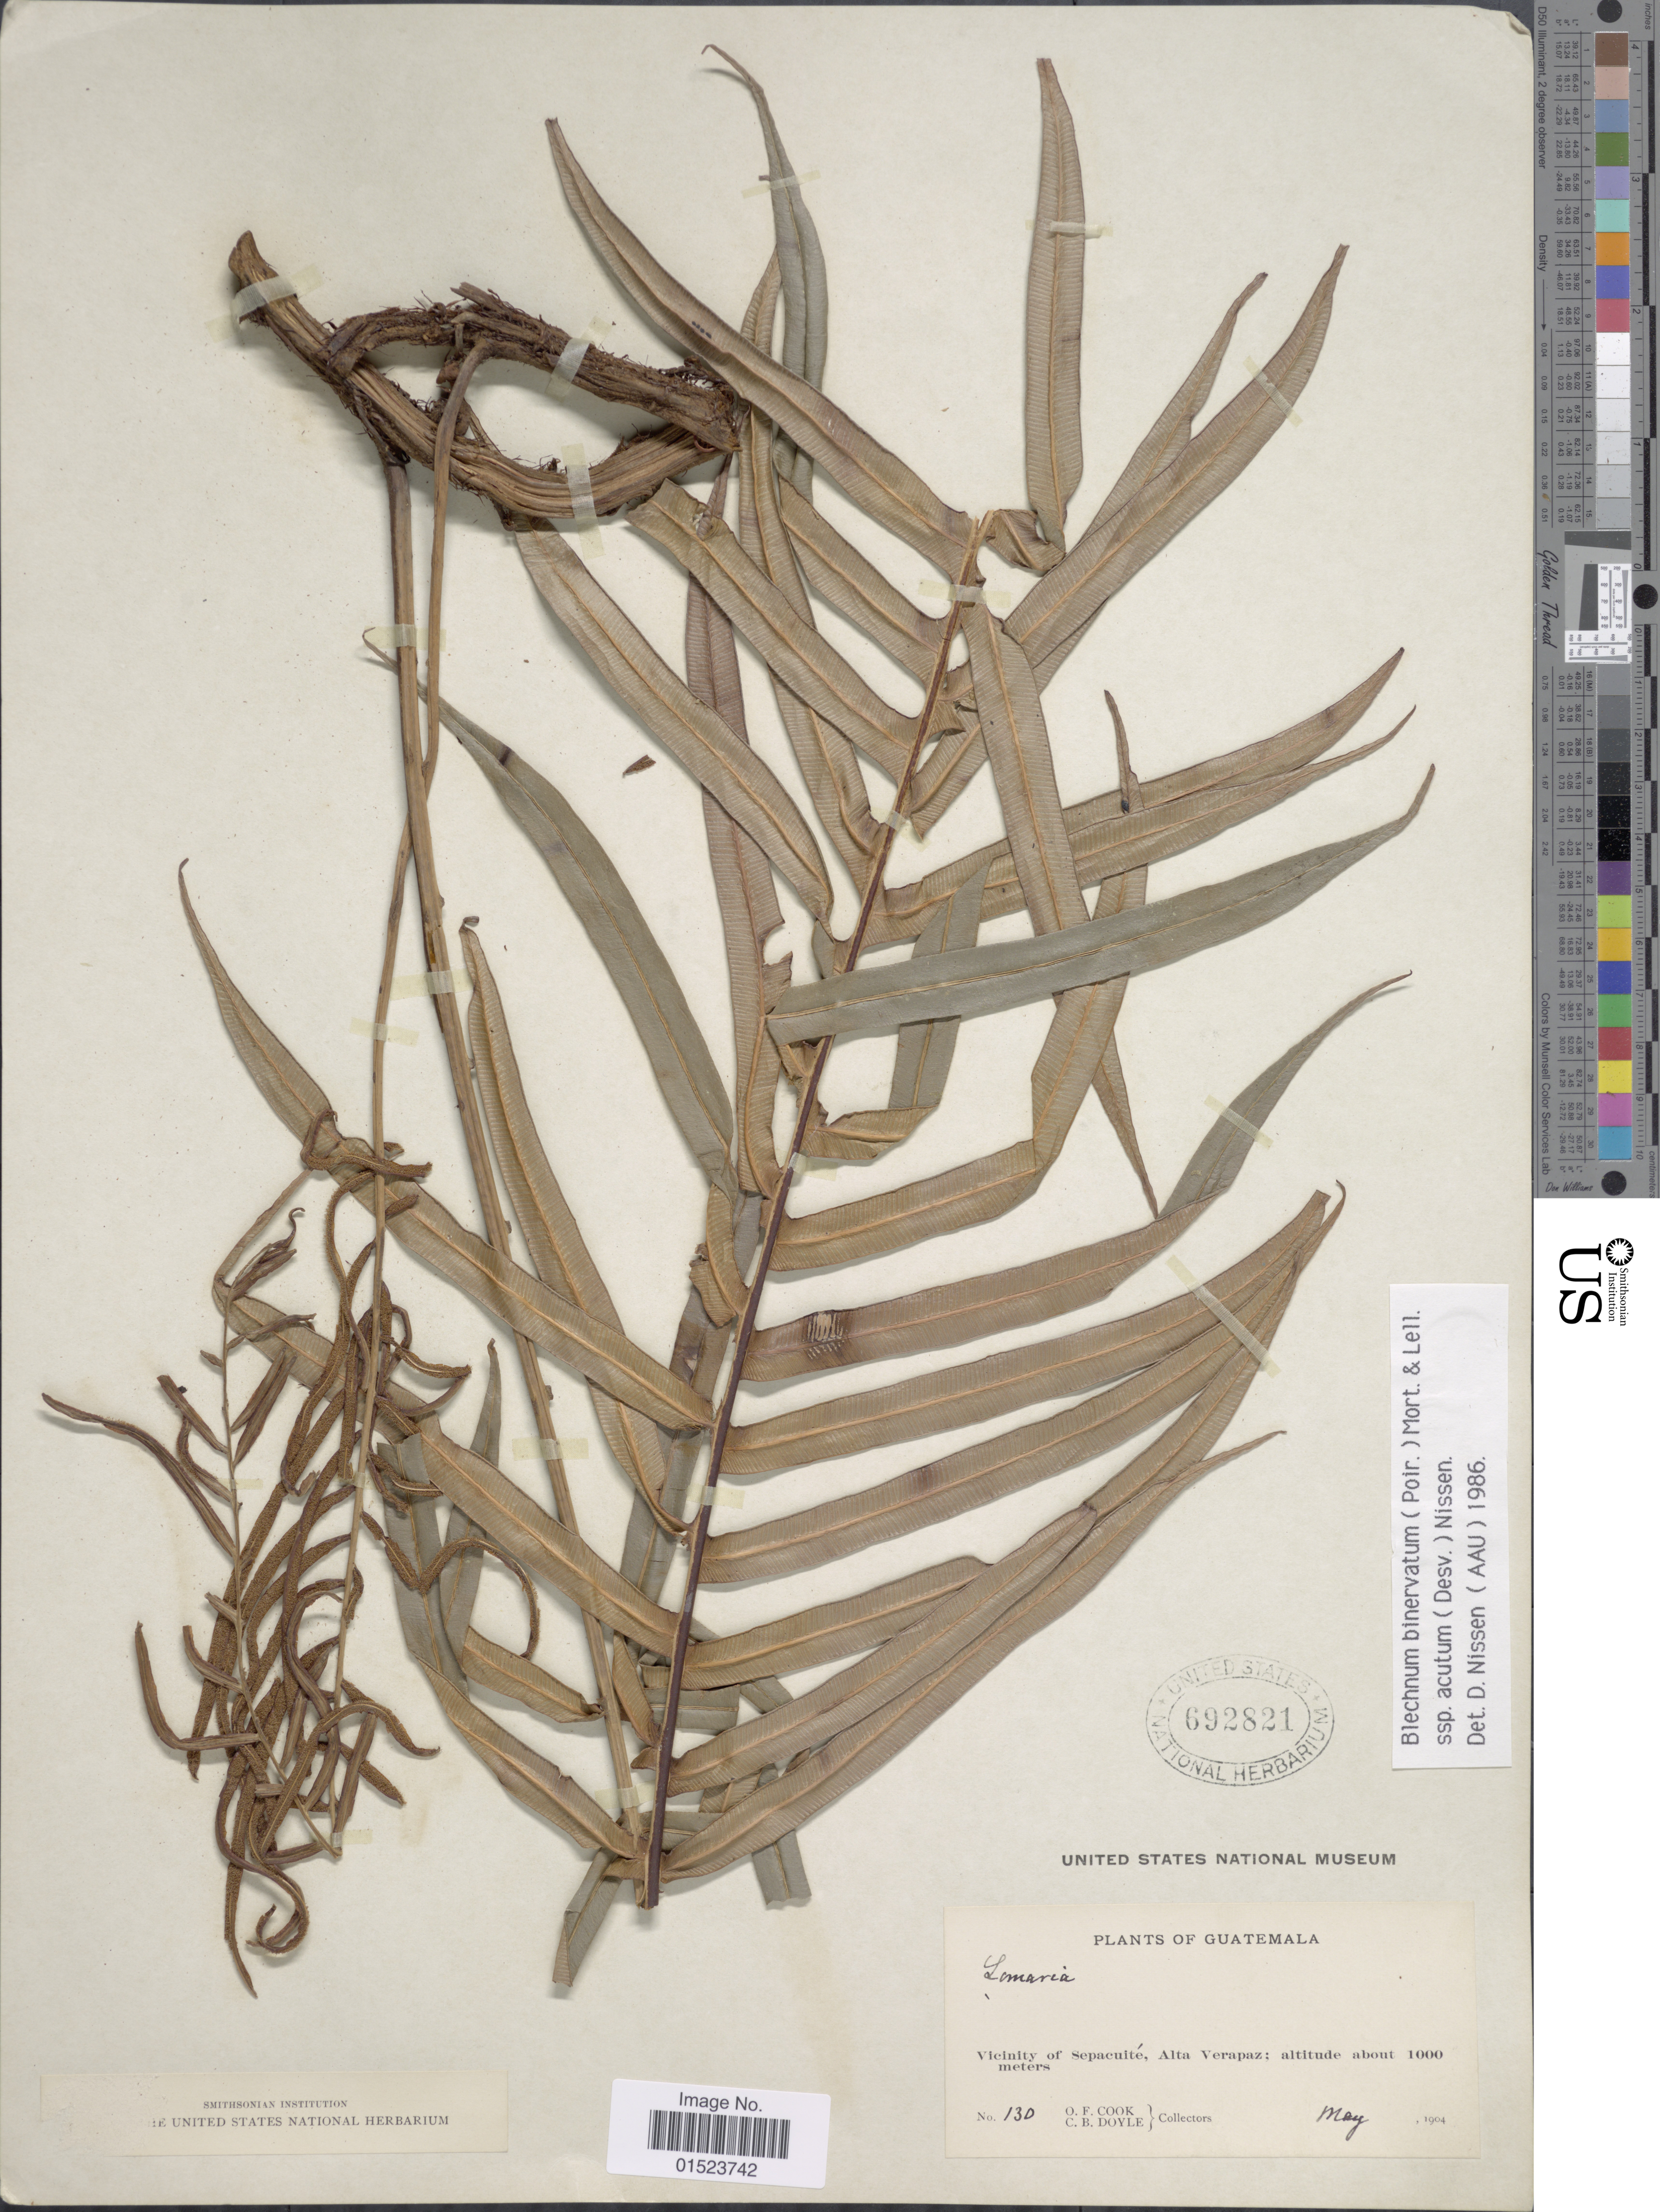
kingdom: Plantae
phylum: Tracheophyta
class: Polypodiopsida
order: Polypodiales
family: Blechnaceae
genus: Blechnum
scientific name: Blechnum ensiforme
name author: (Liebm.) C. Chr.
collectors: O. F. Cook & C. Doyle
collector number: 130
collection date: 1904-05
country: Guatemala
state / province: Alta Verapaz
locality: Vicinity of Sepacuité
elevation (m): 1000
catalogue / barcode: US 692821